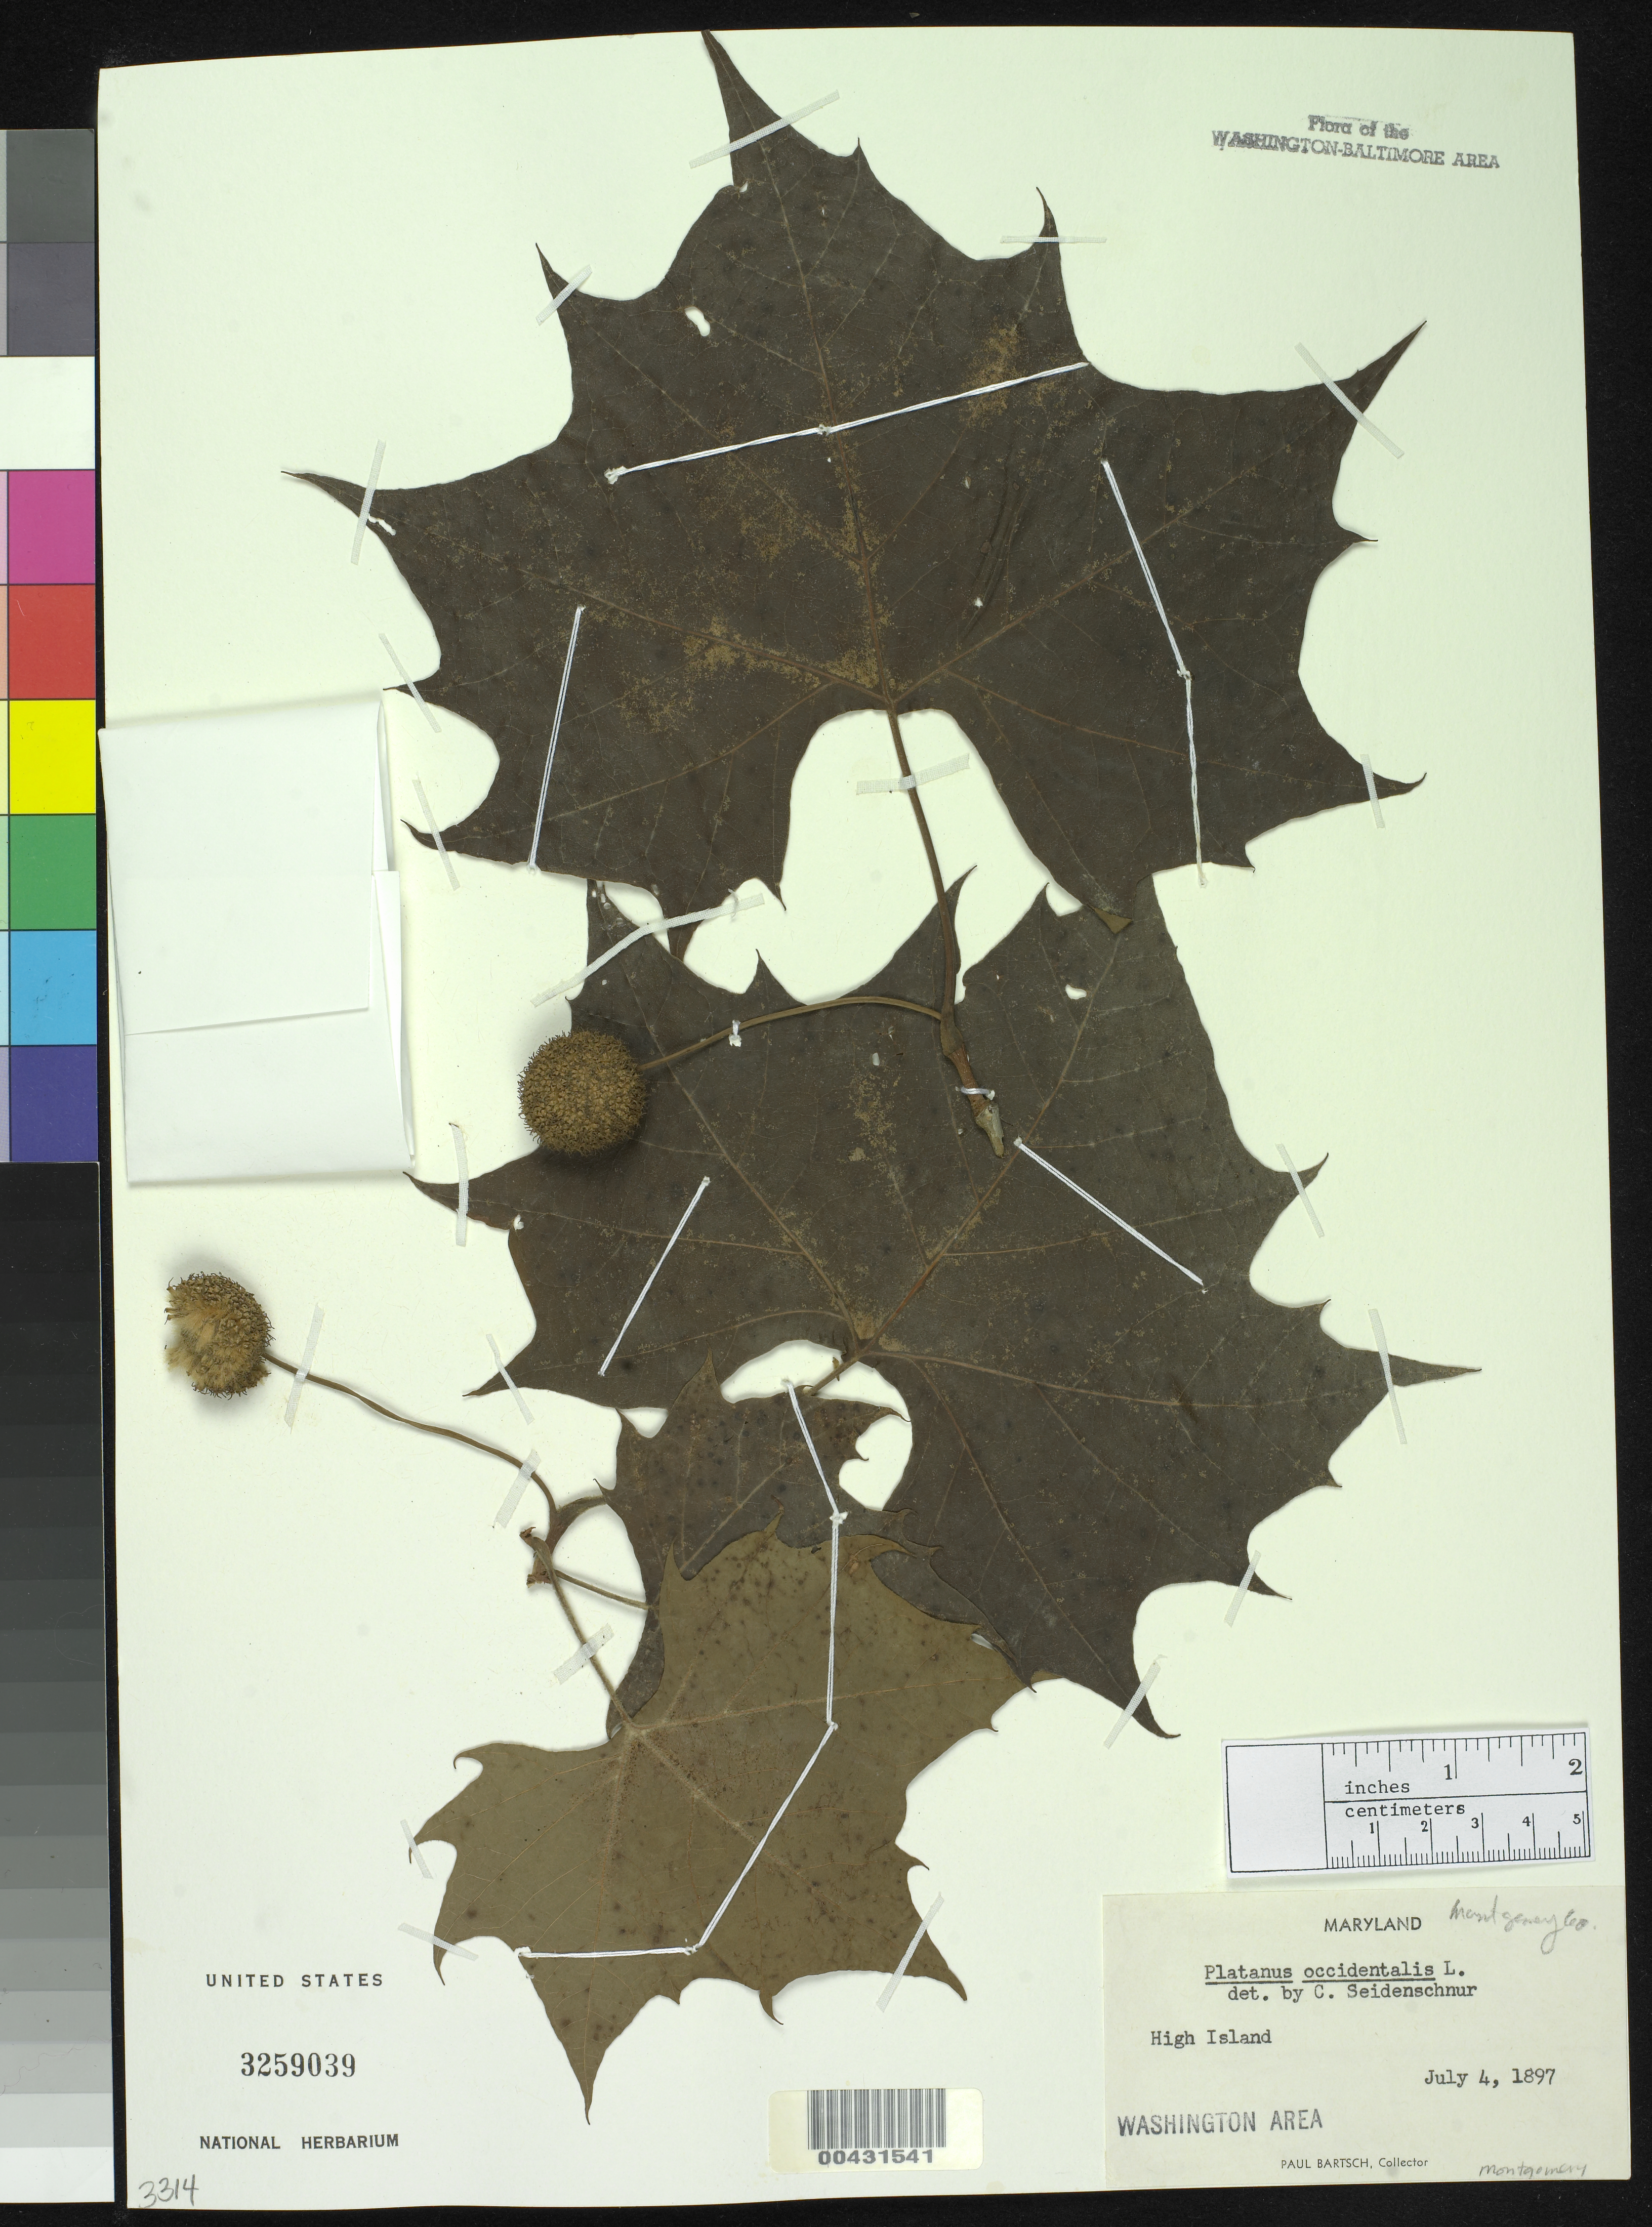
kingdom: Plantae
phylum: Tracheophyta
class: Magnoliopsida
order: Proteales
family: Platanaceae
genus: Platanus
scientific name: Platanus occidentalis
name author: L.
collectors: P. Bartsch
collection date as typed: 04 Jul 1897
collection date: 1897-07-04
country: United States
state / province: Maryland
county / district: Montgomery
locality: High Islands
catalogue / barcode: US 3259039